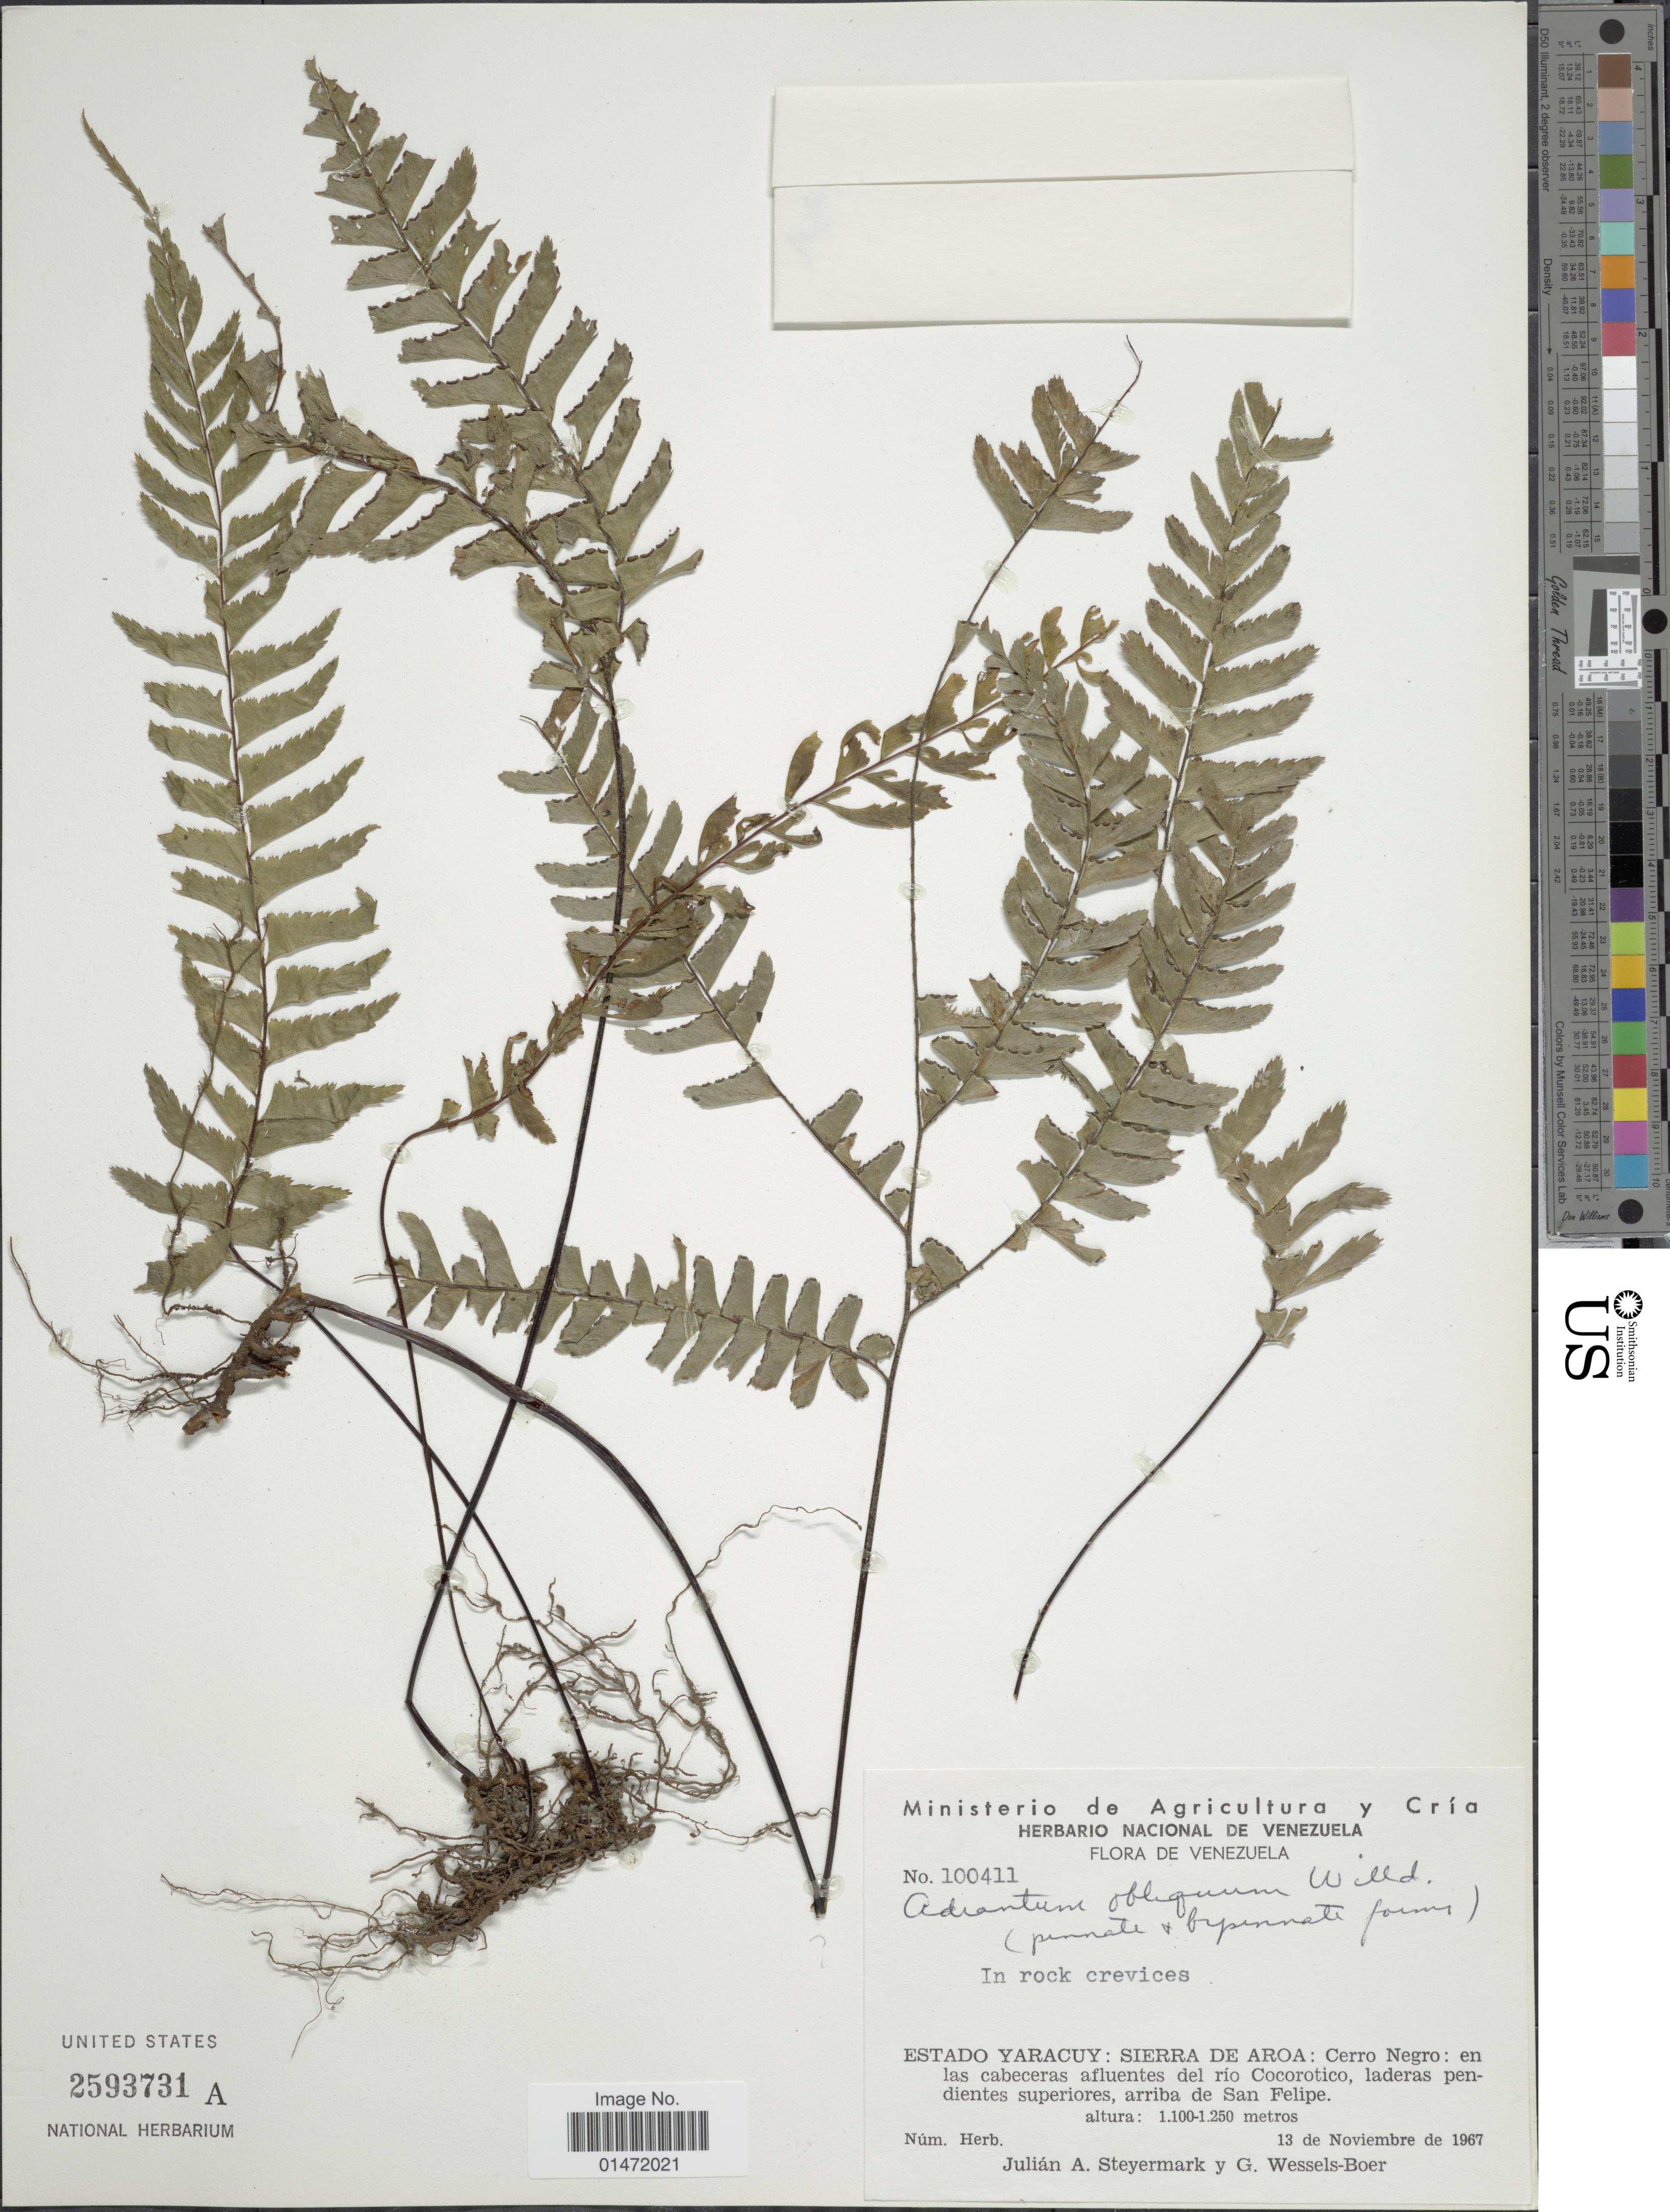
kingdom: Plantae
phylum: Tracheophyta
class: Polypodiopsida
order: Polypodiales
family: Pteridaceae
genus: Adiantum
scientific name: Adiantum sp.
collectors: J. Steyermark & G. Wessels Boer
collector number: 100411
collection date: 1967-11-13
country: Venezuela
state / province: Yaracuy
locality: Sierra de Aroa: Cerro Negro: en las cabeceras afluentes del río Cocorotico, laderas pendientes superiores, arriba de San Felipe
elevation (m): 1100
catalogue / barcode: US 2593731A